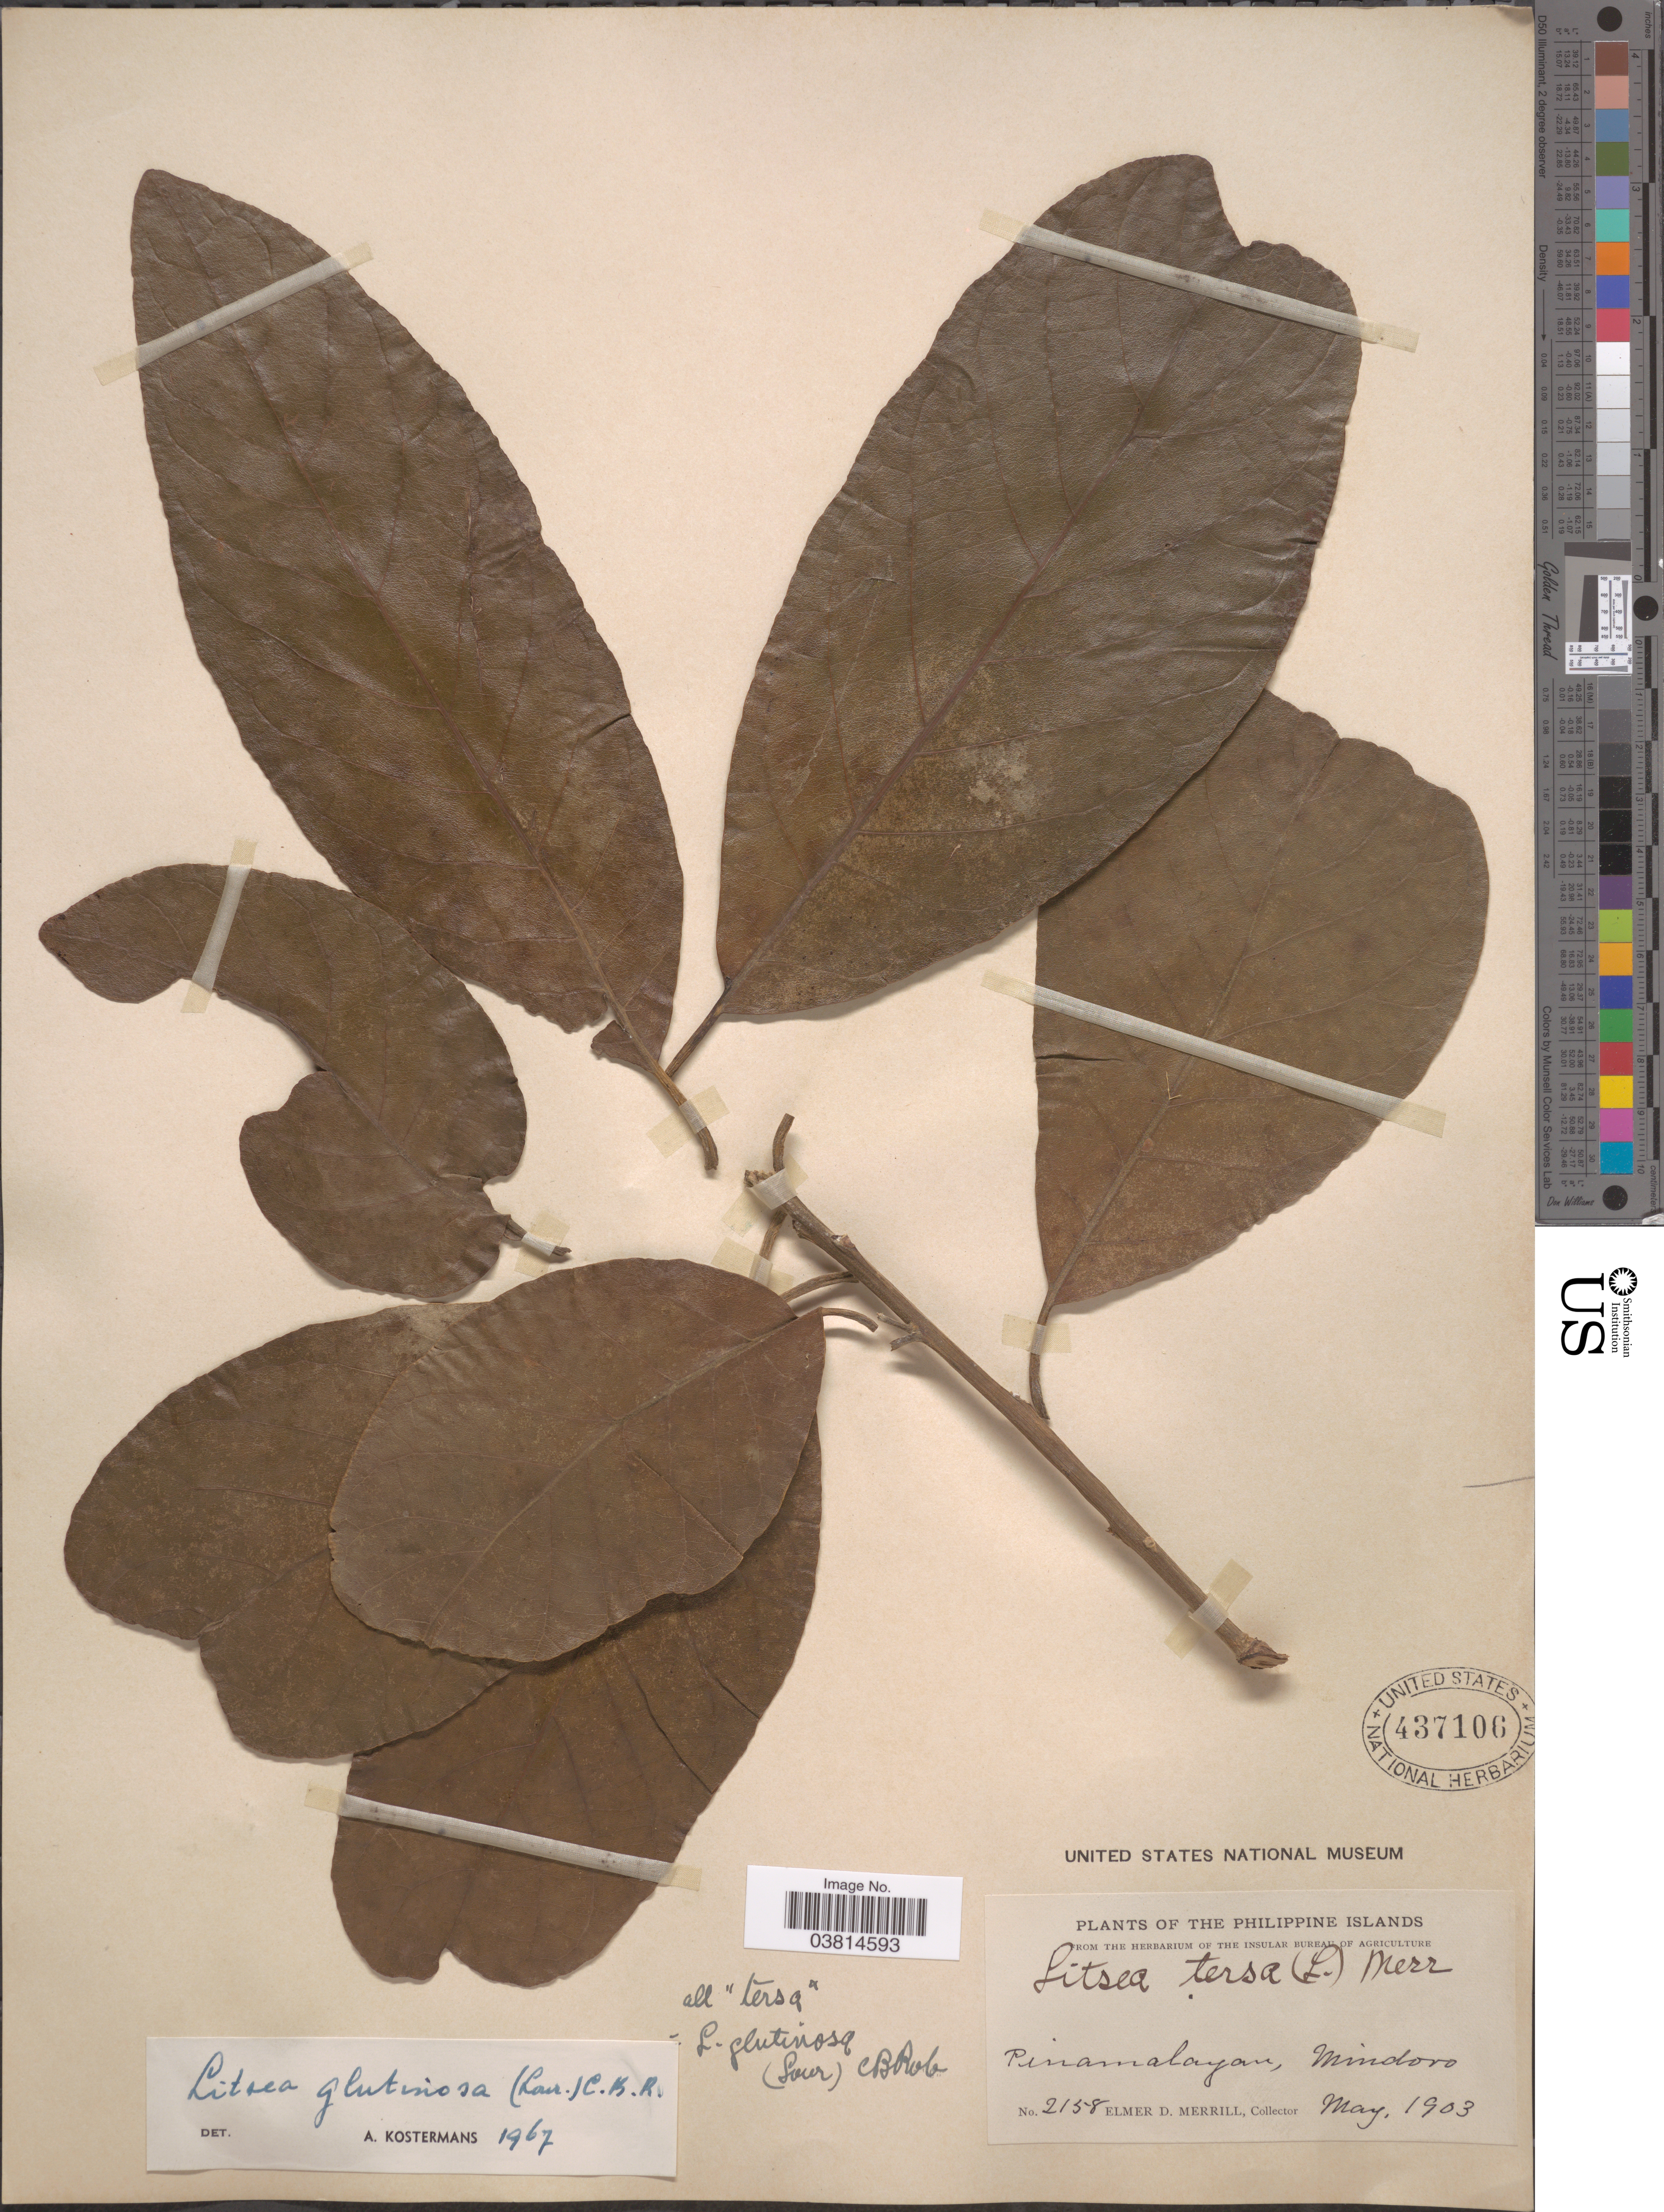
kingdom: Plantae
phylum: Tracheophyta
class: Magnoliopsida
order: Laurales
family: Lauraceae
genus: Litsea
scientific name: Litsea glutinosa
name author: (Lour.) C.B. Rob.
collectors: E. D. Merrill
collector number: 2158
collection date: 1903-05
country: Philippines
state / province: Mimaropa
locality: Pinamalayan, Mindoro.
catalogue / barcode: US 437106